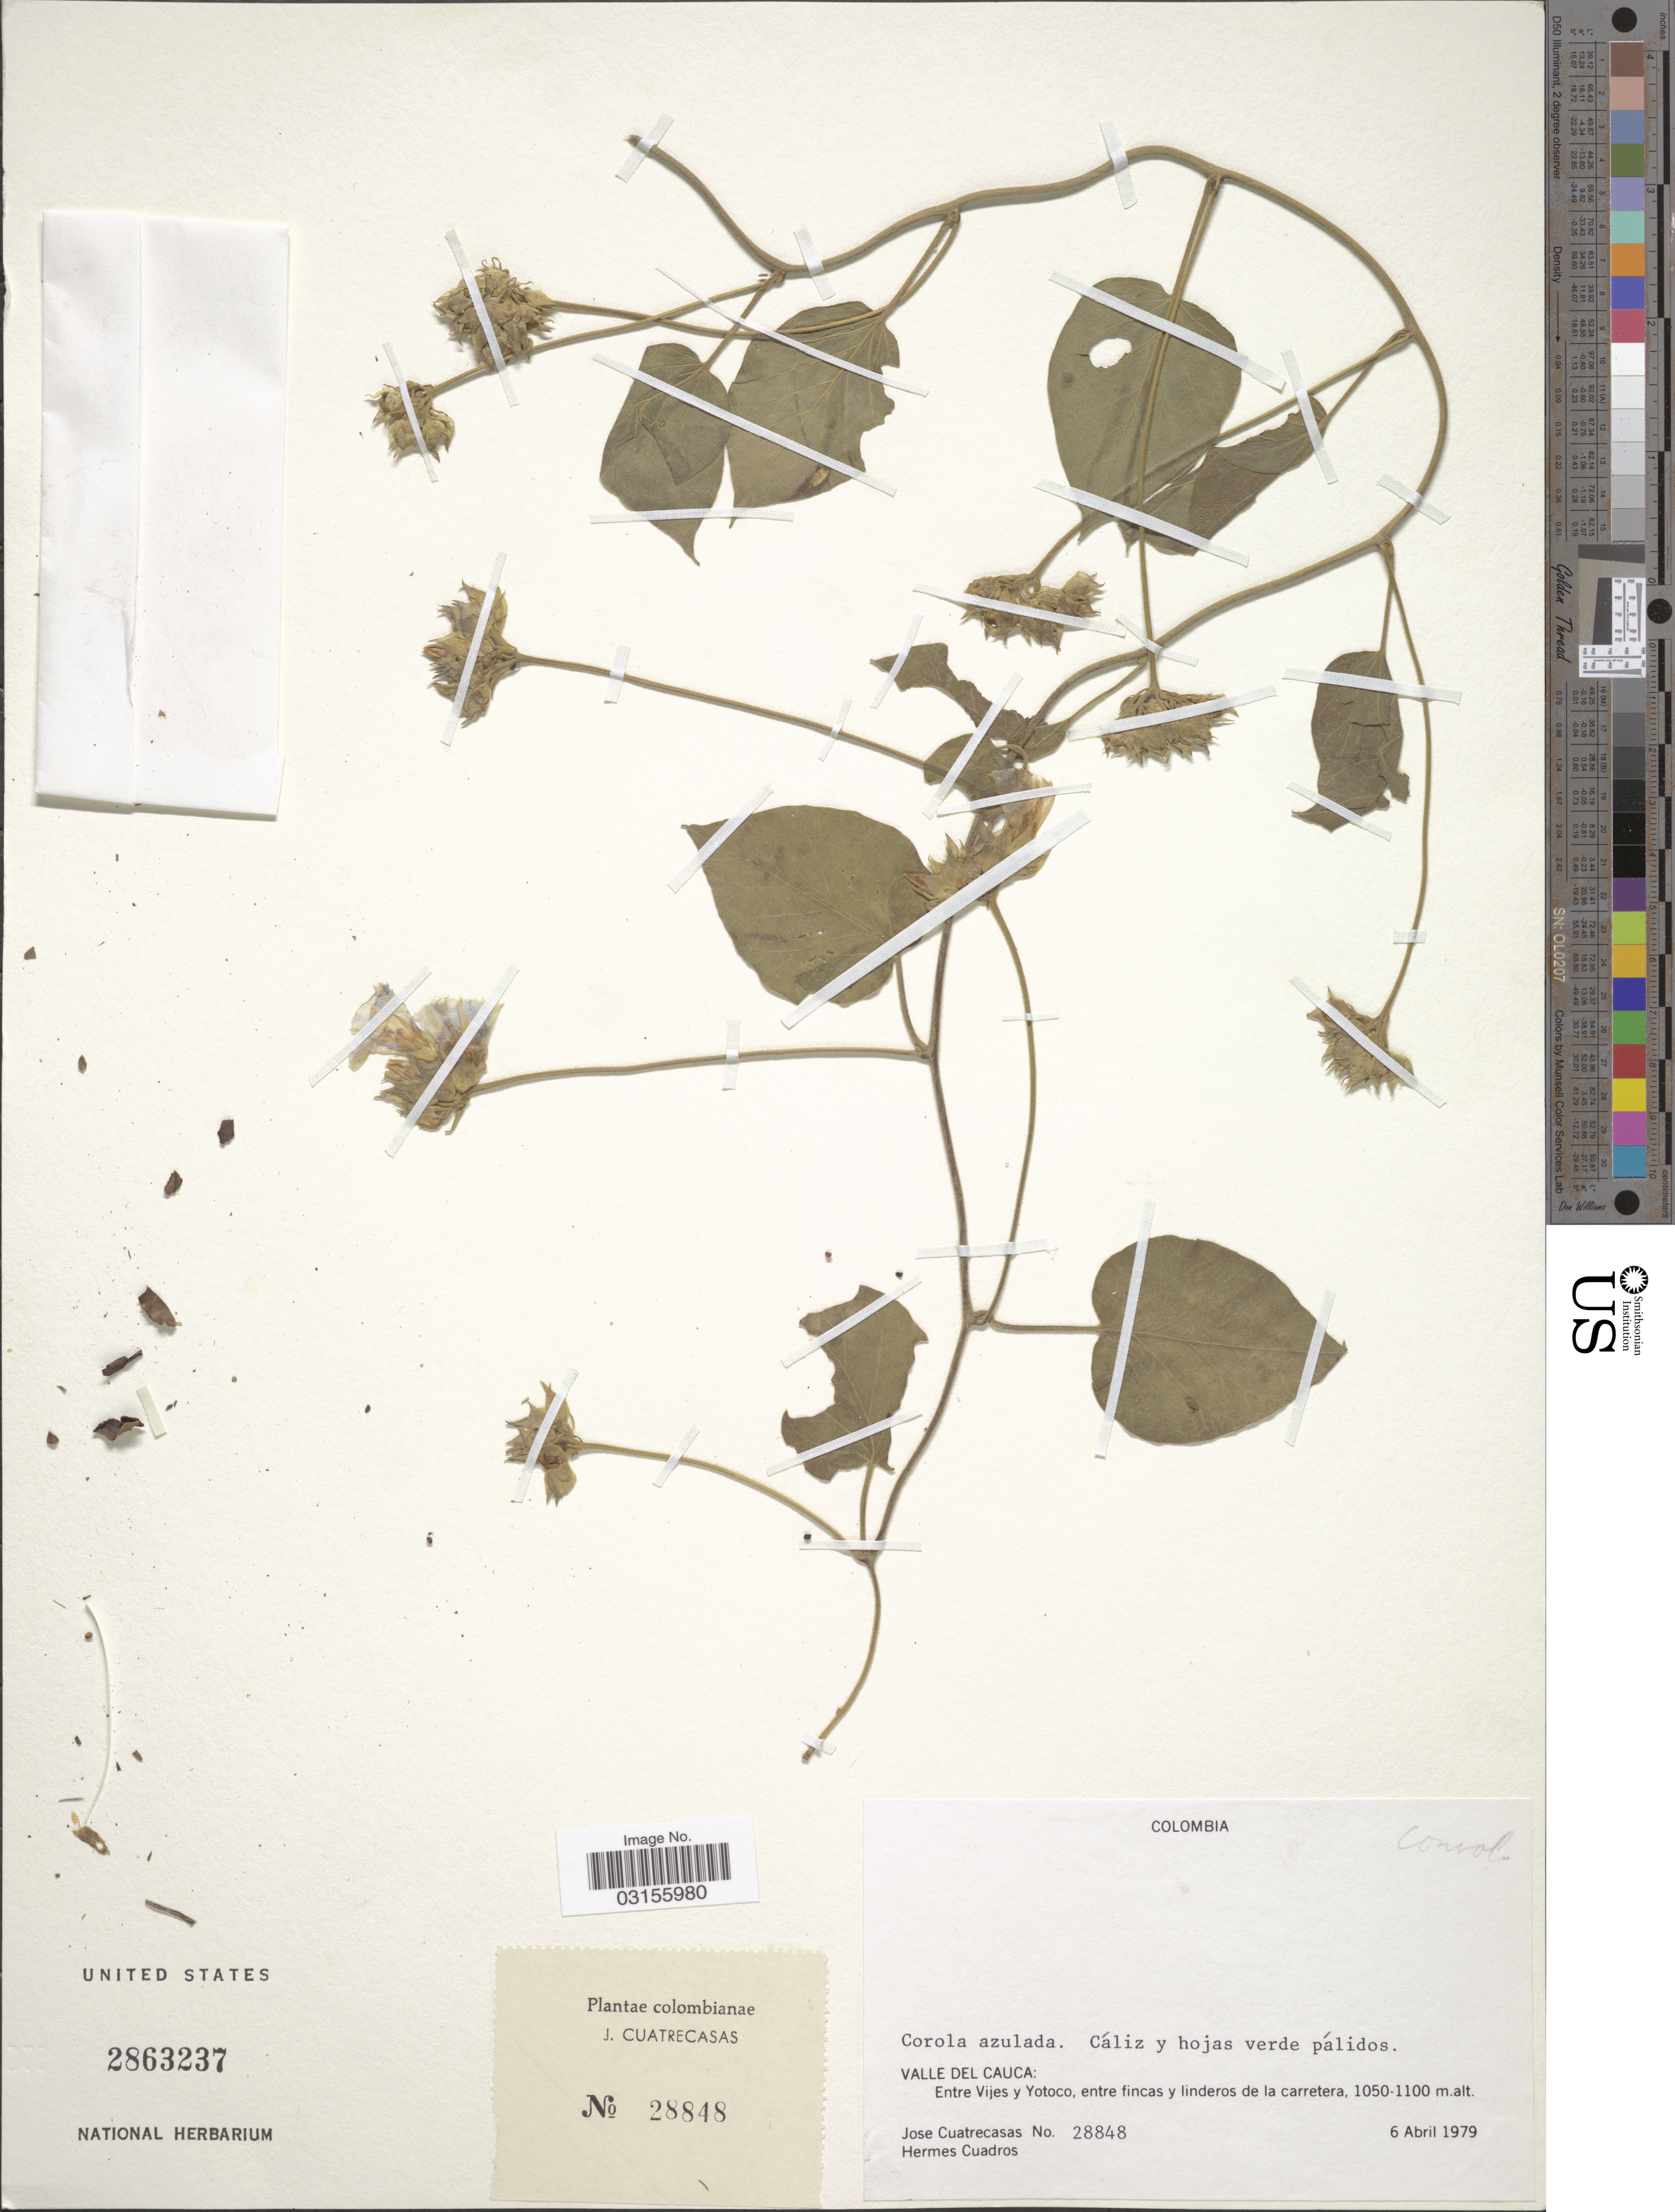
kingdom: Plantae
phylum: Tracheophyta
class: Magnoliopsida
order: Solanales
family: Convolvulaceae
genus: Jacquemontia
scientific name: Jacquemontia pentanthos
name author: (Jacq.) G. Don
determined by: Staples, G. W.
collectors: J. Cuatrecasas & H. Cuadros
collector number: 28848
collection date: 1979-04-06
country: Colombia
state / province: Valle del Cauca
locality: Entre Vijes y Yocoto, entre fincas y linderos de la carretera.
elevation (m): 1050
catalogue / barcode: US 2863237